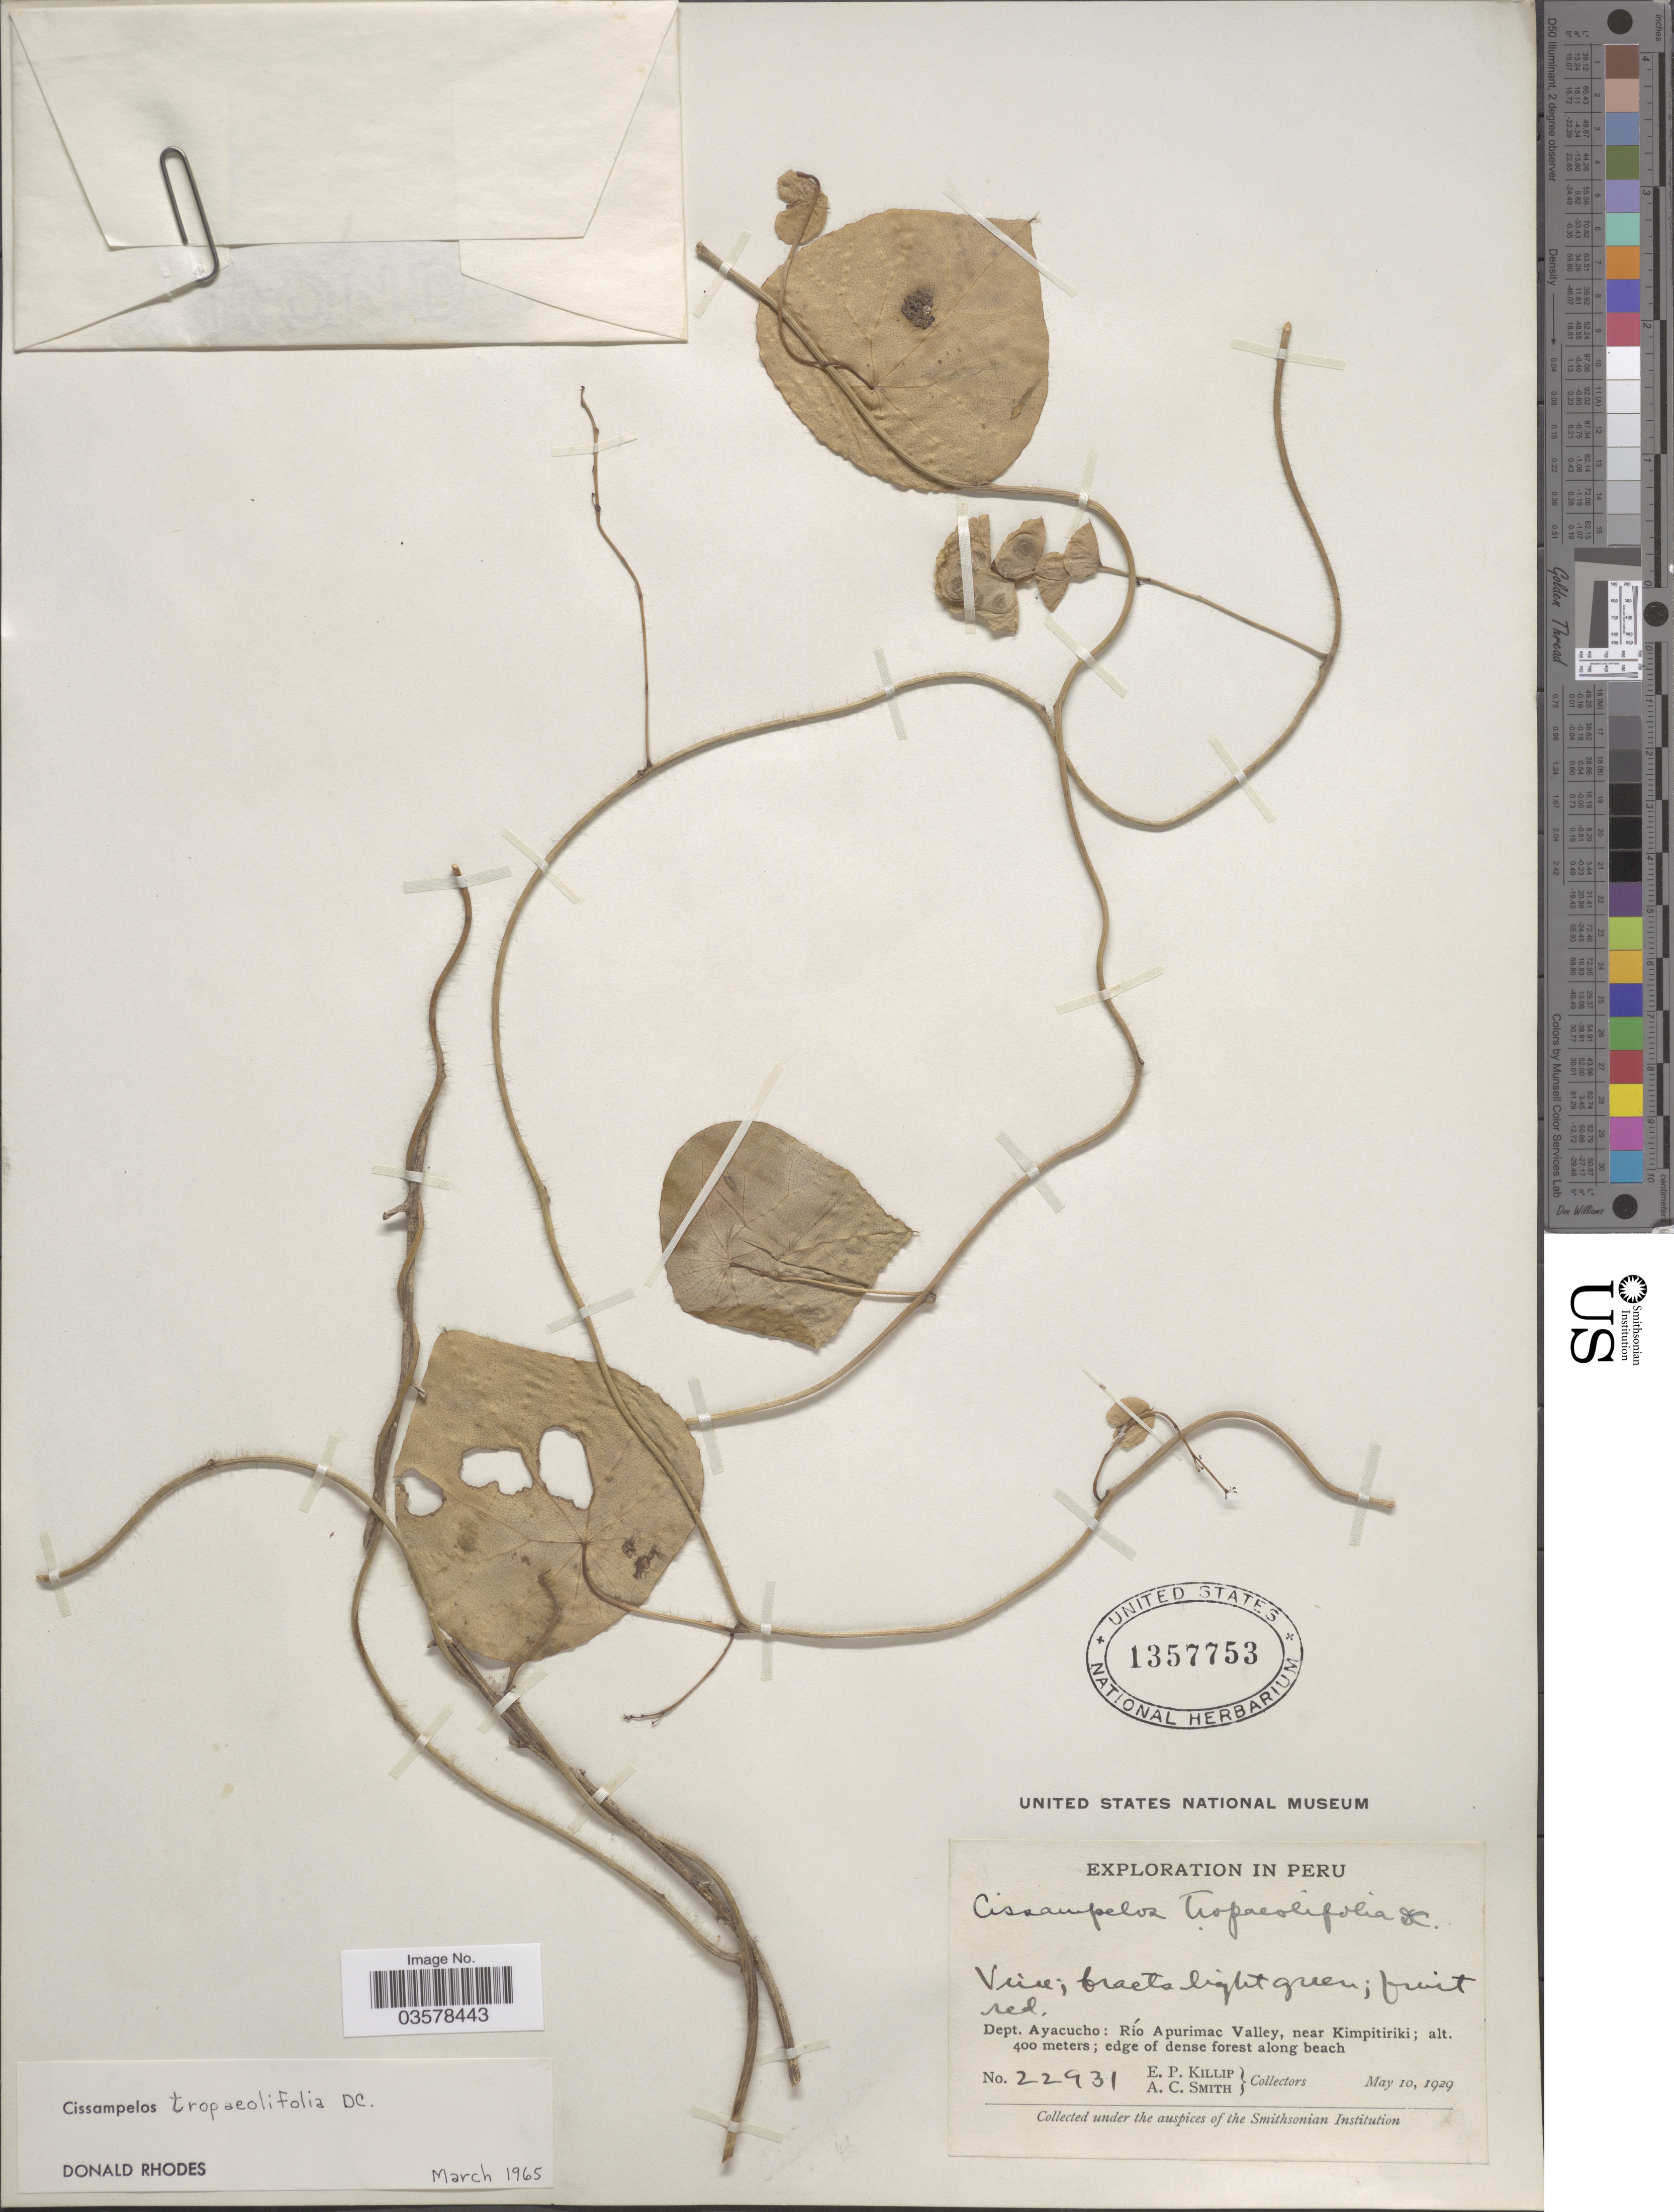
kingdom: Plantae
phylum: Tracheophyta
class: Magnoliopsida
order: Ranunculales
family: Menispermaceae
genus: Cissampelos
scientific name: Cissampelos tropaeolifolia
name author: DC.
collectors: E. P. Killip & A. C. Smith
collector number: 22931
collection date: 1929-05-10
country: Peru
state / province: Ayacucho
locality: Dept. Ayacucho: Río Apurimac Valley, near Kimpitiriki, edge of dense forest along beach.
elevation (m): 400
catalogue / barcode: US 1357753